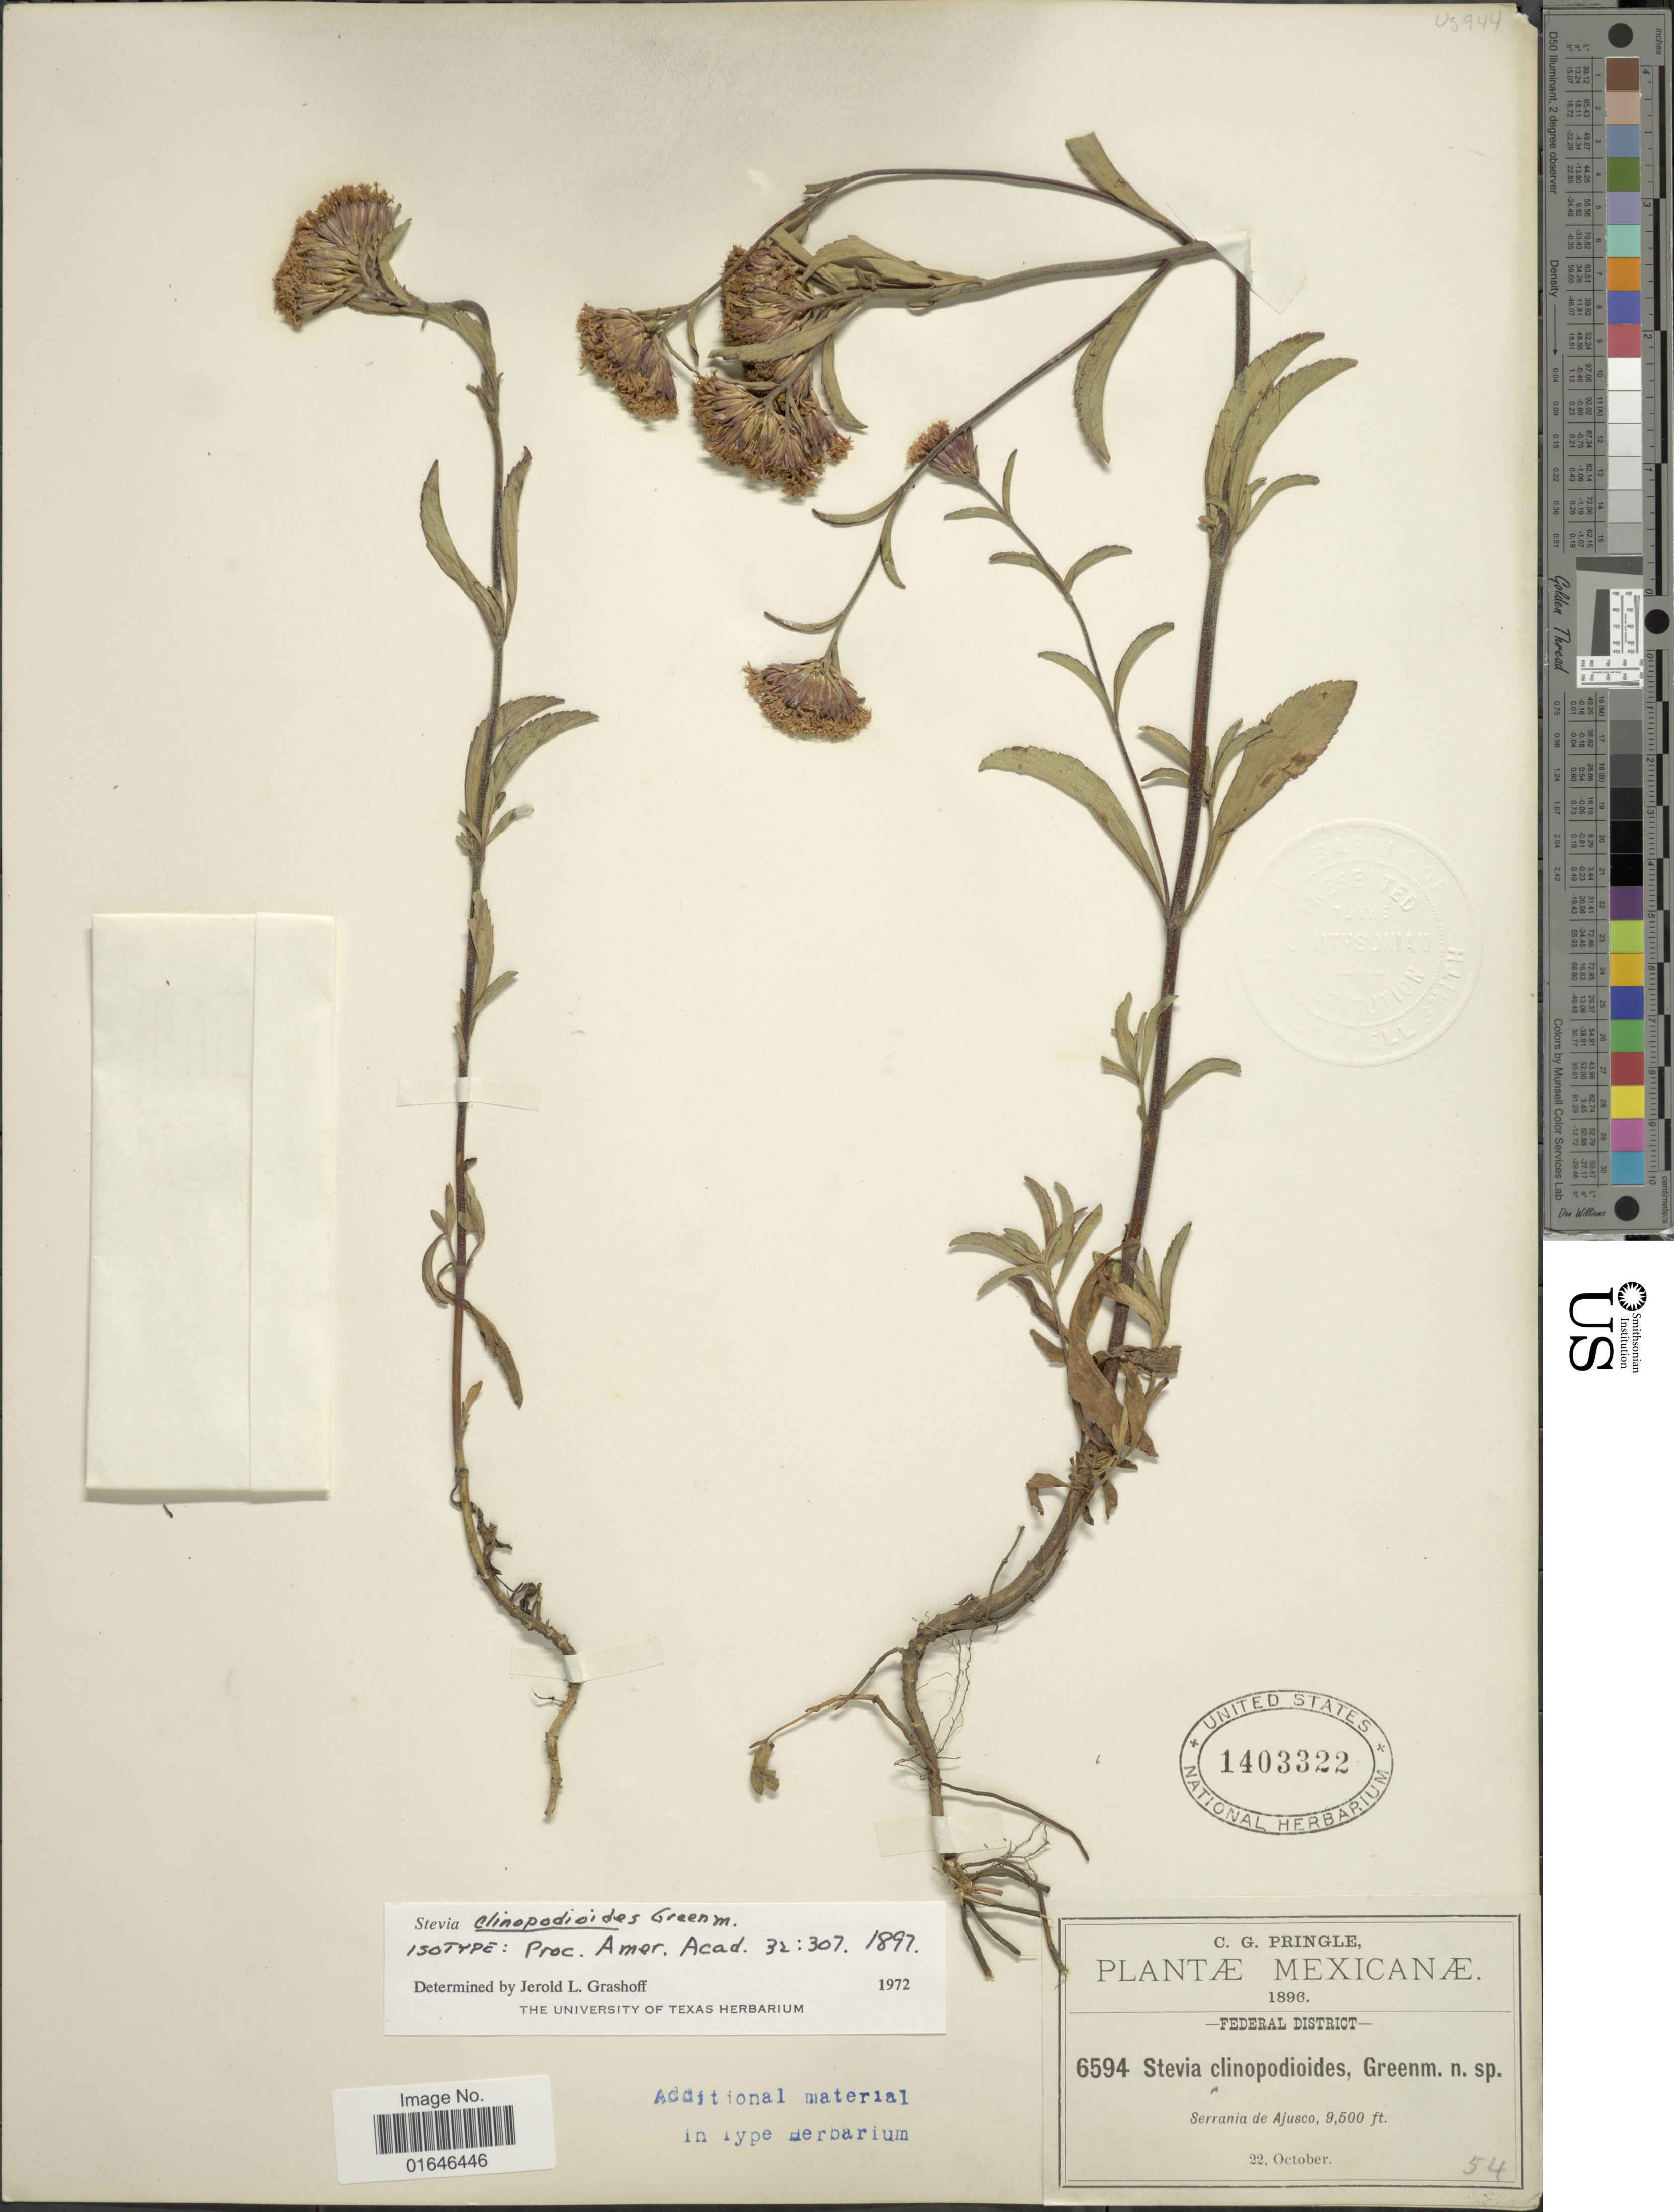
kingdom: Plantae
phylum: Tracheophyta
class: Magnoliopsida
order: Asterales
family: Asteraceae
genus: Stevia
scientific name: Stevia clinopodioides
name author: Greenm.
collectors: C. G. Pringle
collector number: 6594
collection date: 1896-10-22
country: Mexico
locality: Federal District, Serrania de Ajusco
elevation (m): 2896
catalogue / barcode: US 1403322